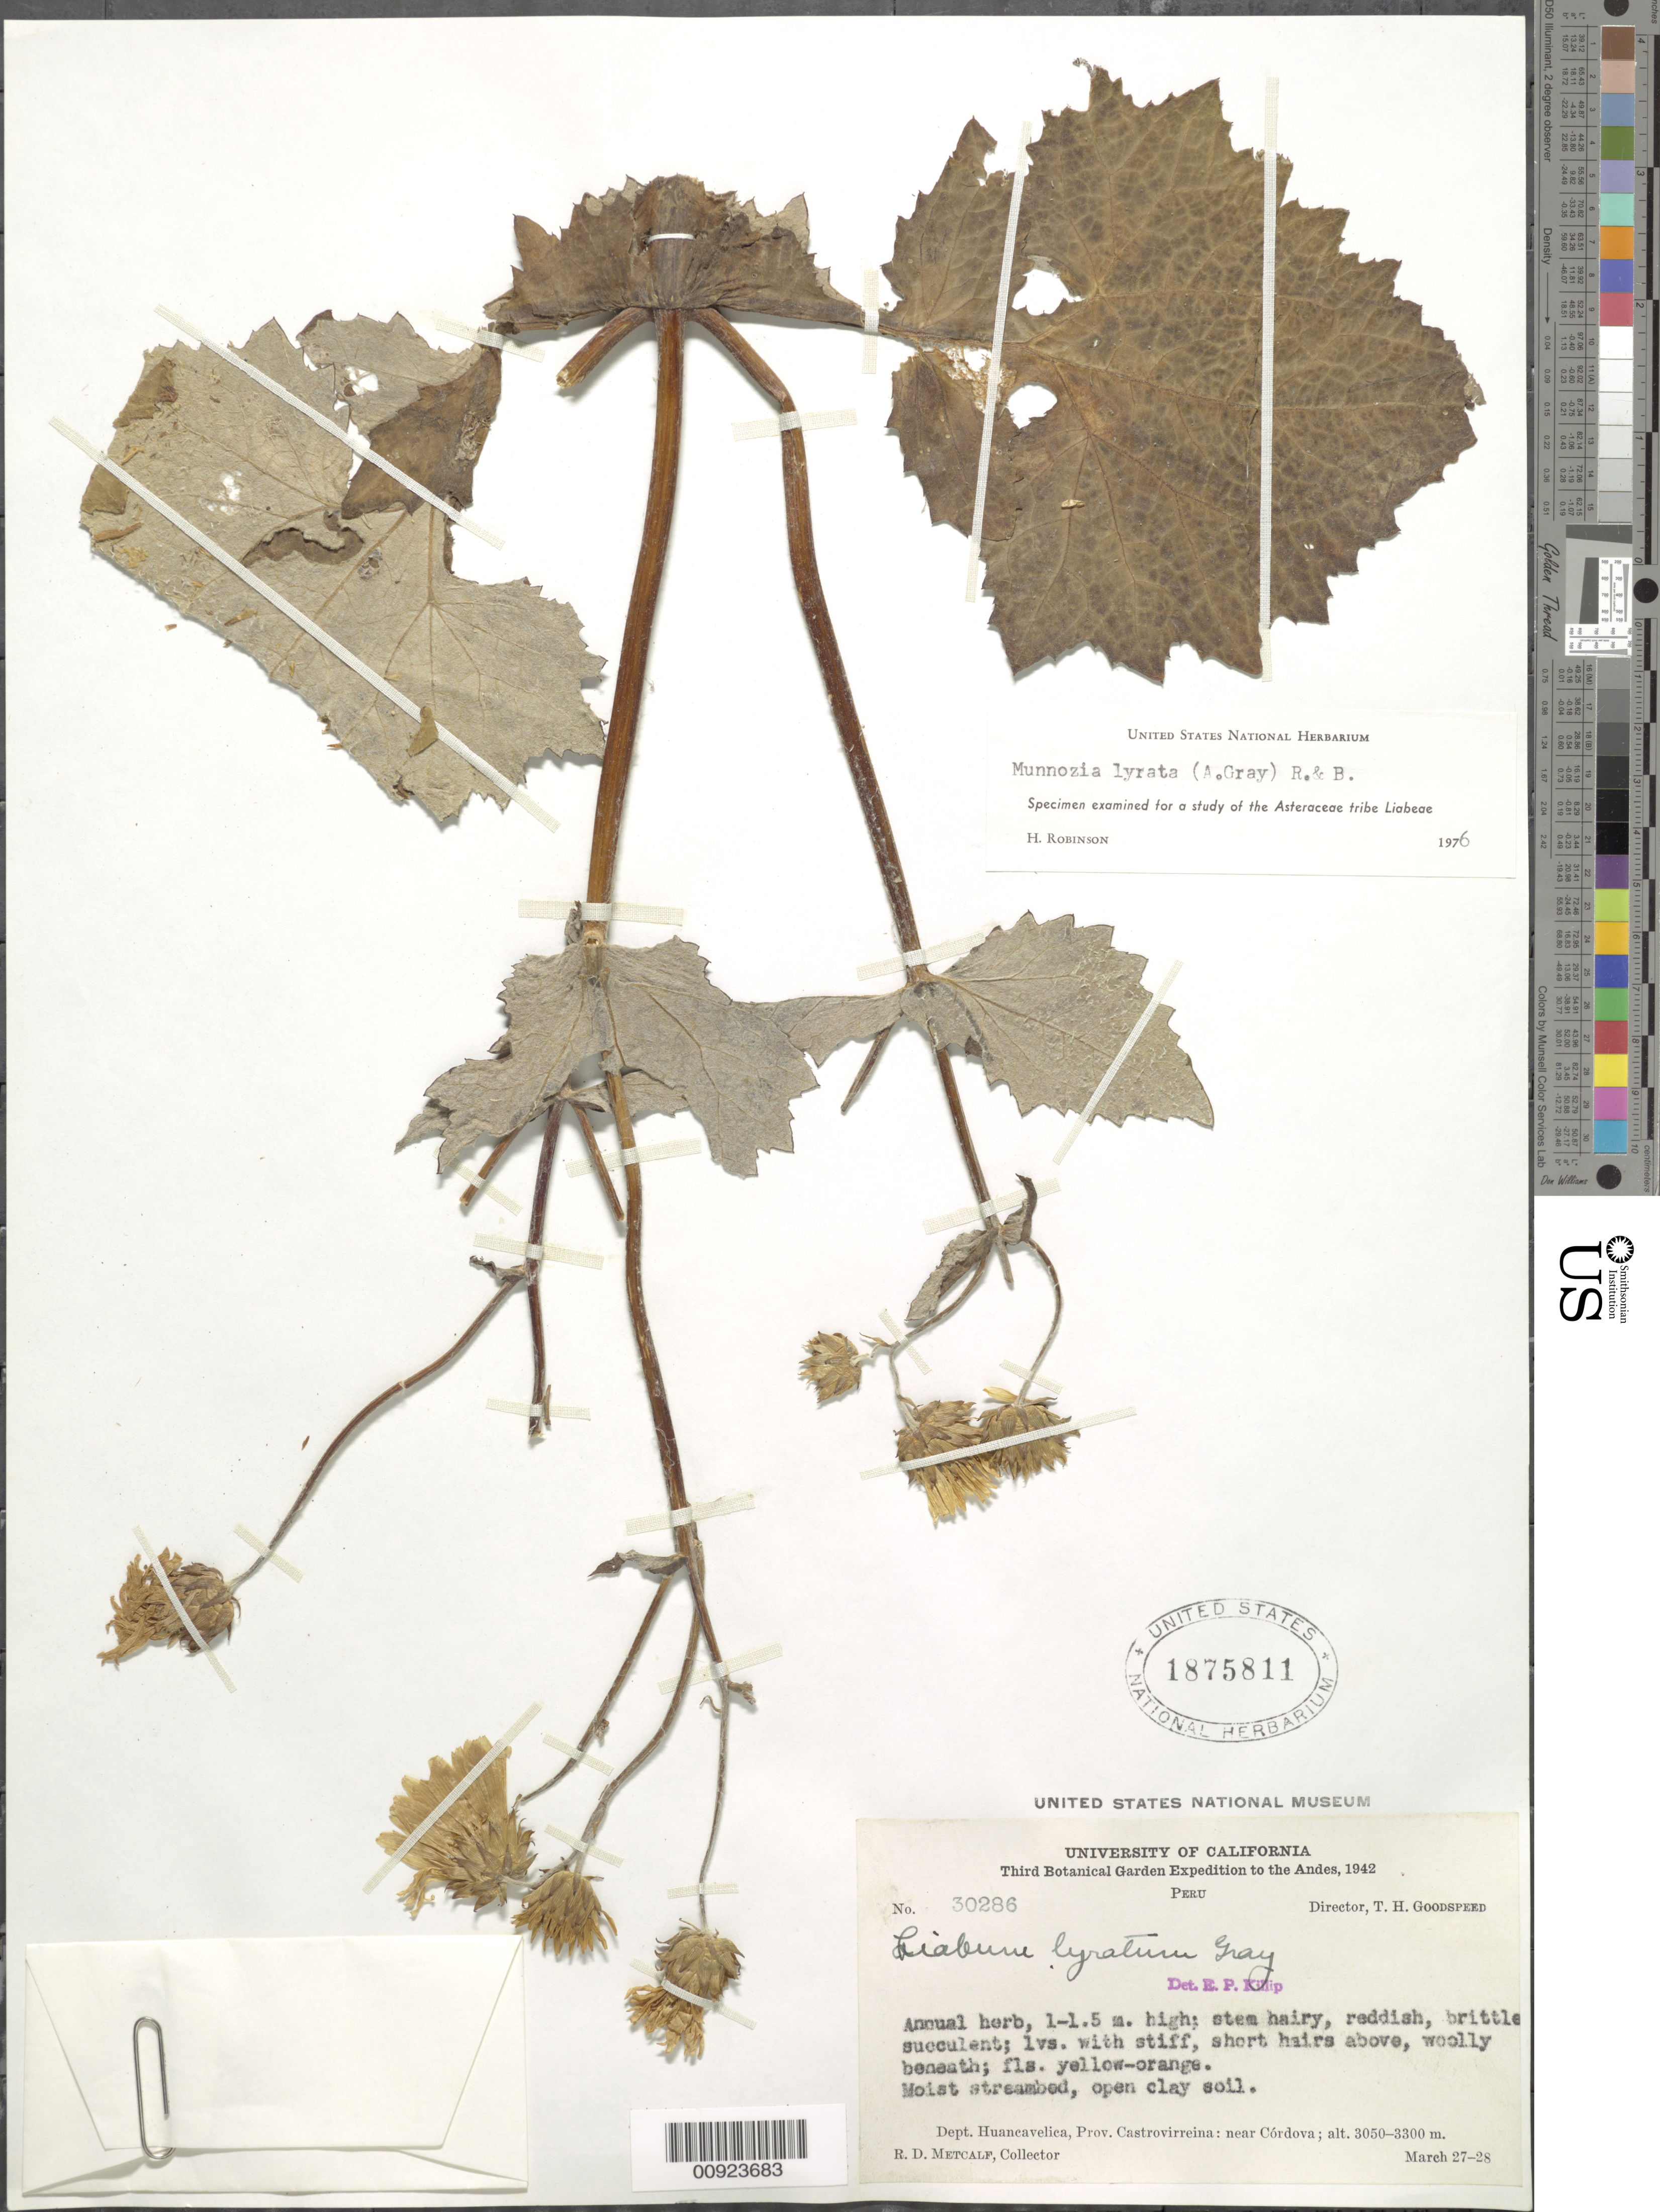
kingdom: Plantae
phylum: Tracheophyta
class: Magnoliopsida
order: Asterales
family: Asteraceae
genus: Munnozia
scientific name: Munnozia lyrata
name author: (A. Gray) H. Rob. & Brettell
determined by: Robinson, Harold E., (US)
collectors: R. D. Metcalf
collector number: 30286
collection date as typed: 27 March 1942 to 28 March 1942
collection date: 1942-03-27/1942-03-28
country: Peru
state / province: Huancavelica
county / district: Castrovirreyna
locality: Cordova, near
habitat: Moist streambed, open clay soil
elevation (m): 3050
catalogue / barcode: US 1875811